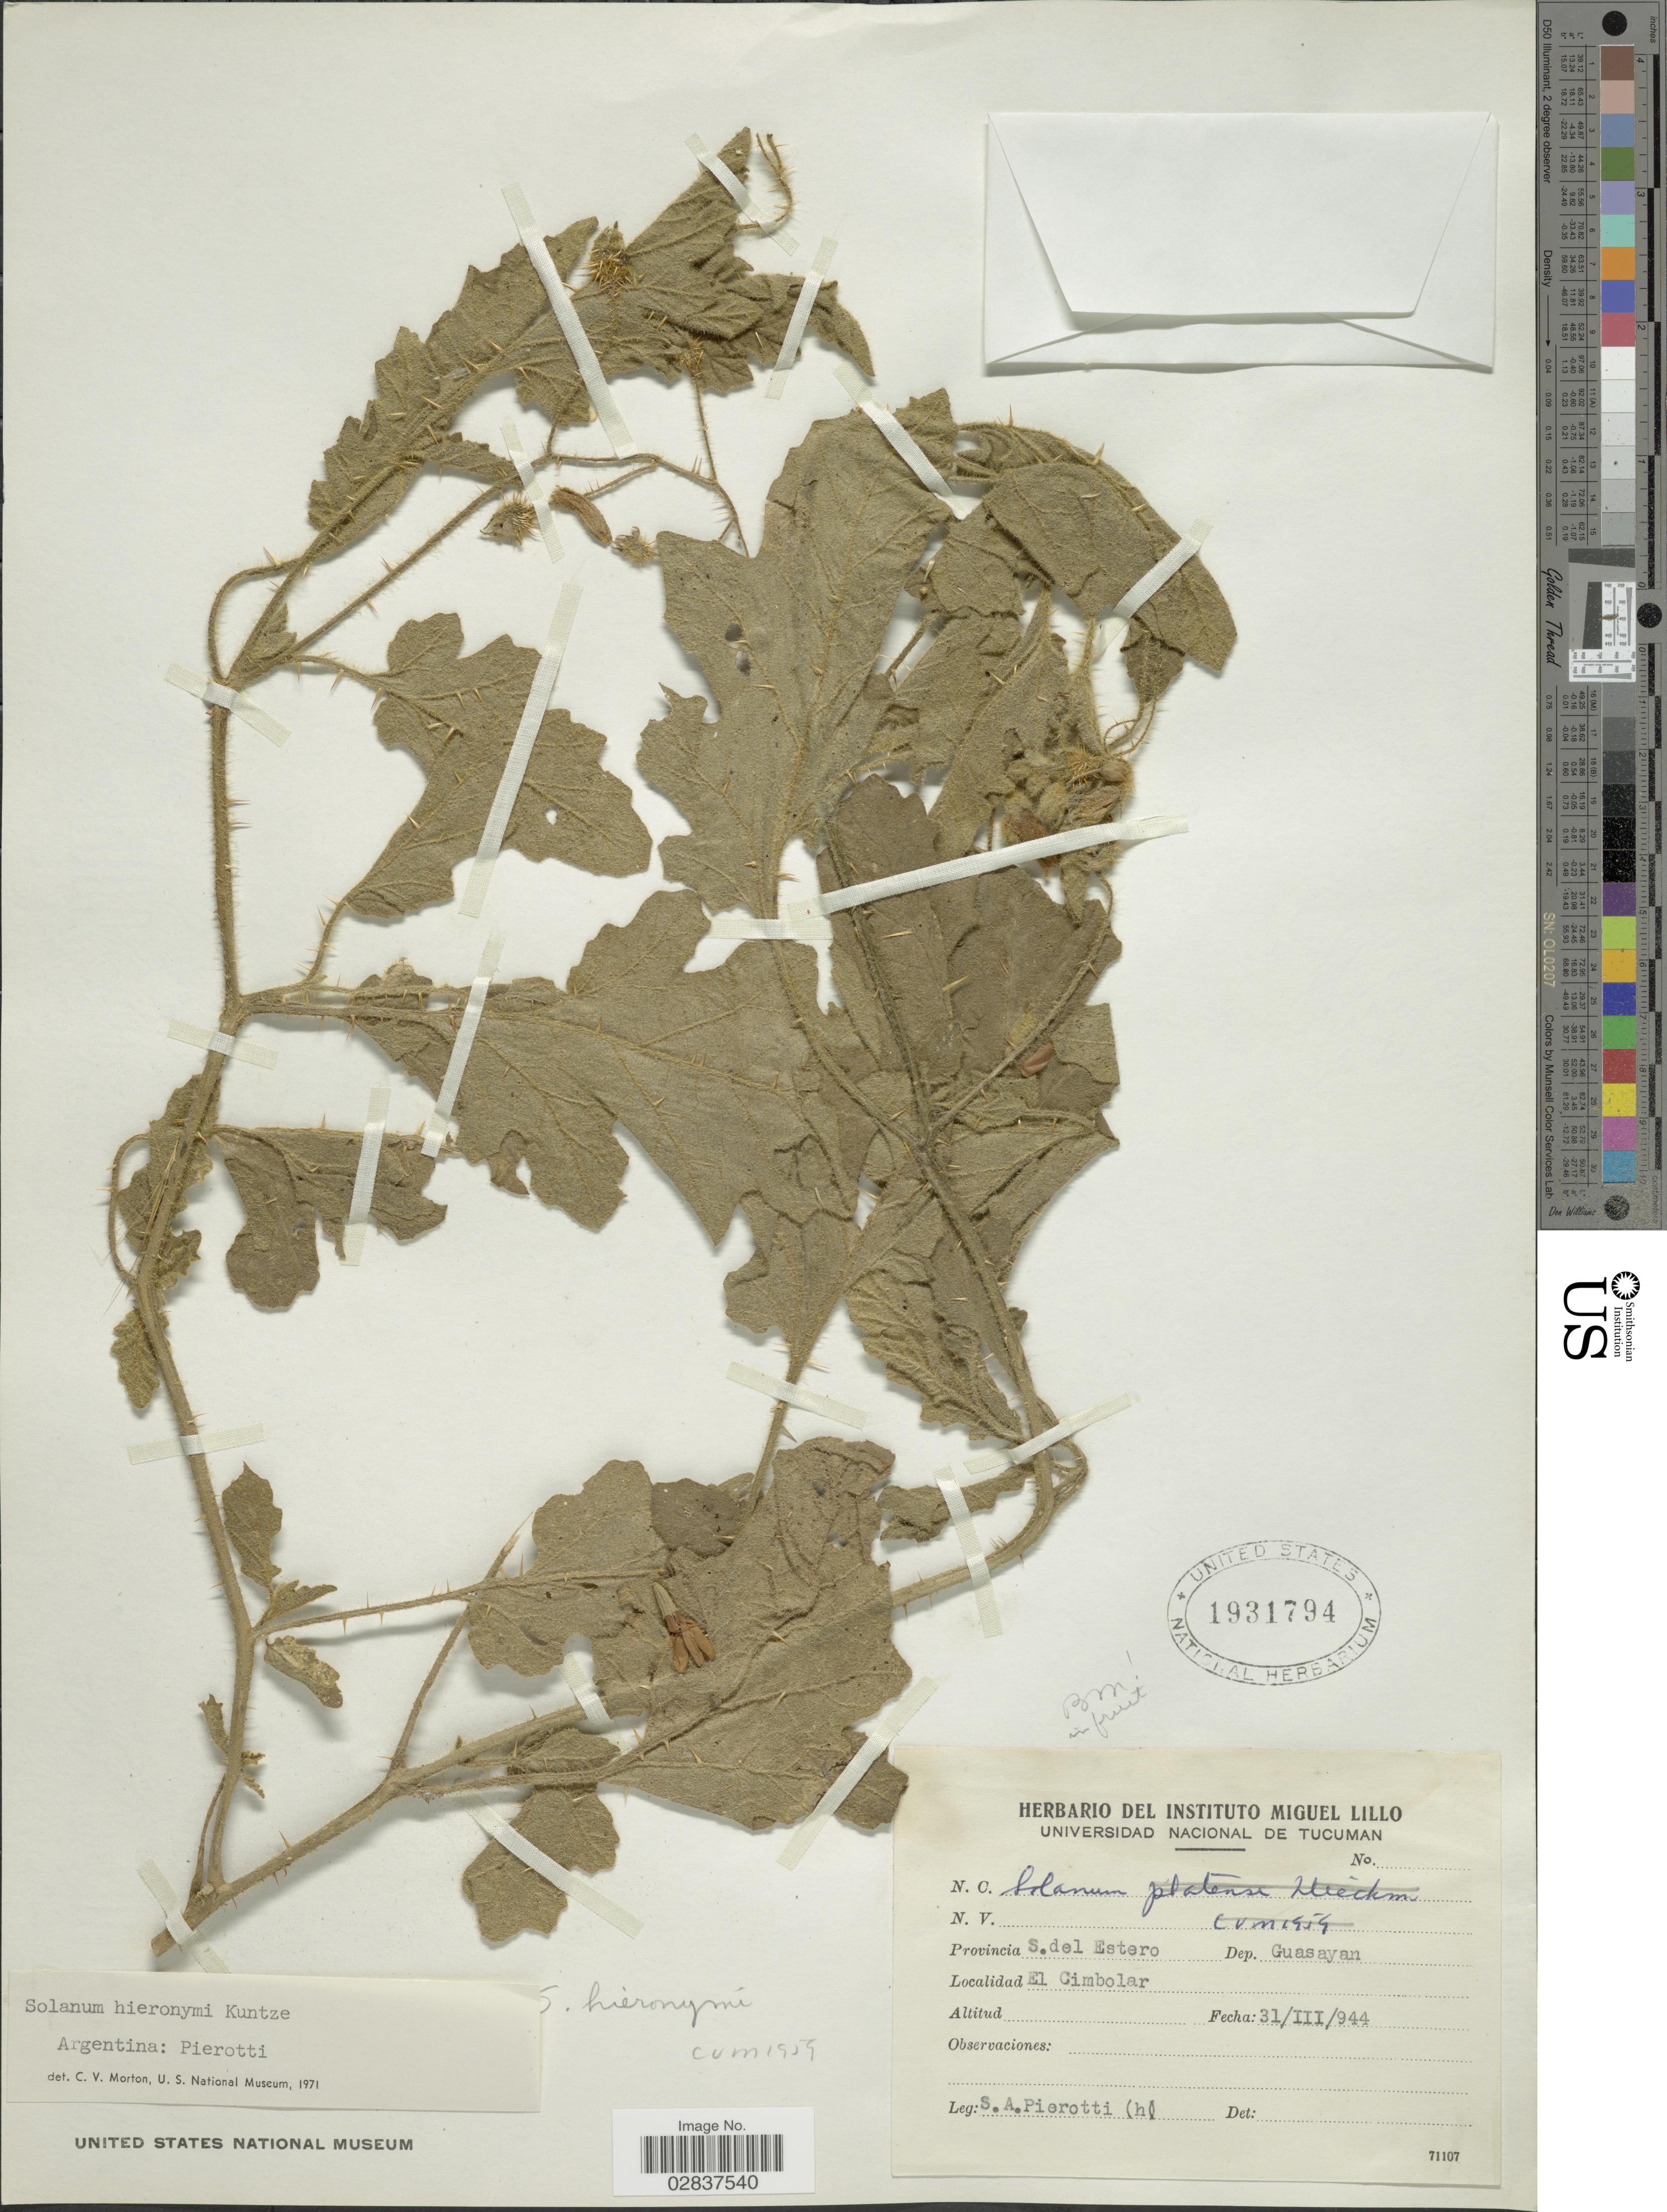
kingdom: Plantae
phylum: Tracheophyta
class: Magnoliopsida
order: Solanales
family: Solanaceae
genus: Solanum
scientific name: Solanum hieronymi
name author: Kuntze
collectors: S. A. Pierotti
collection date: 1944-03-31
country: Argentina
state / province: Santiago del Estero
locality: Dep. Guasayan, El Cimbolar.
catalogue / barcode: US 1931794